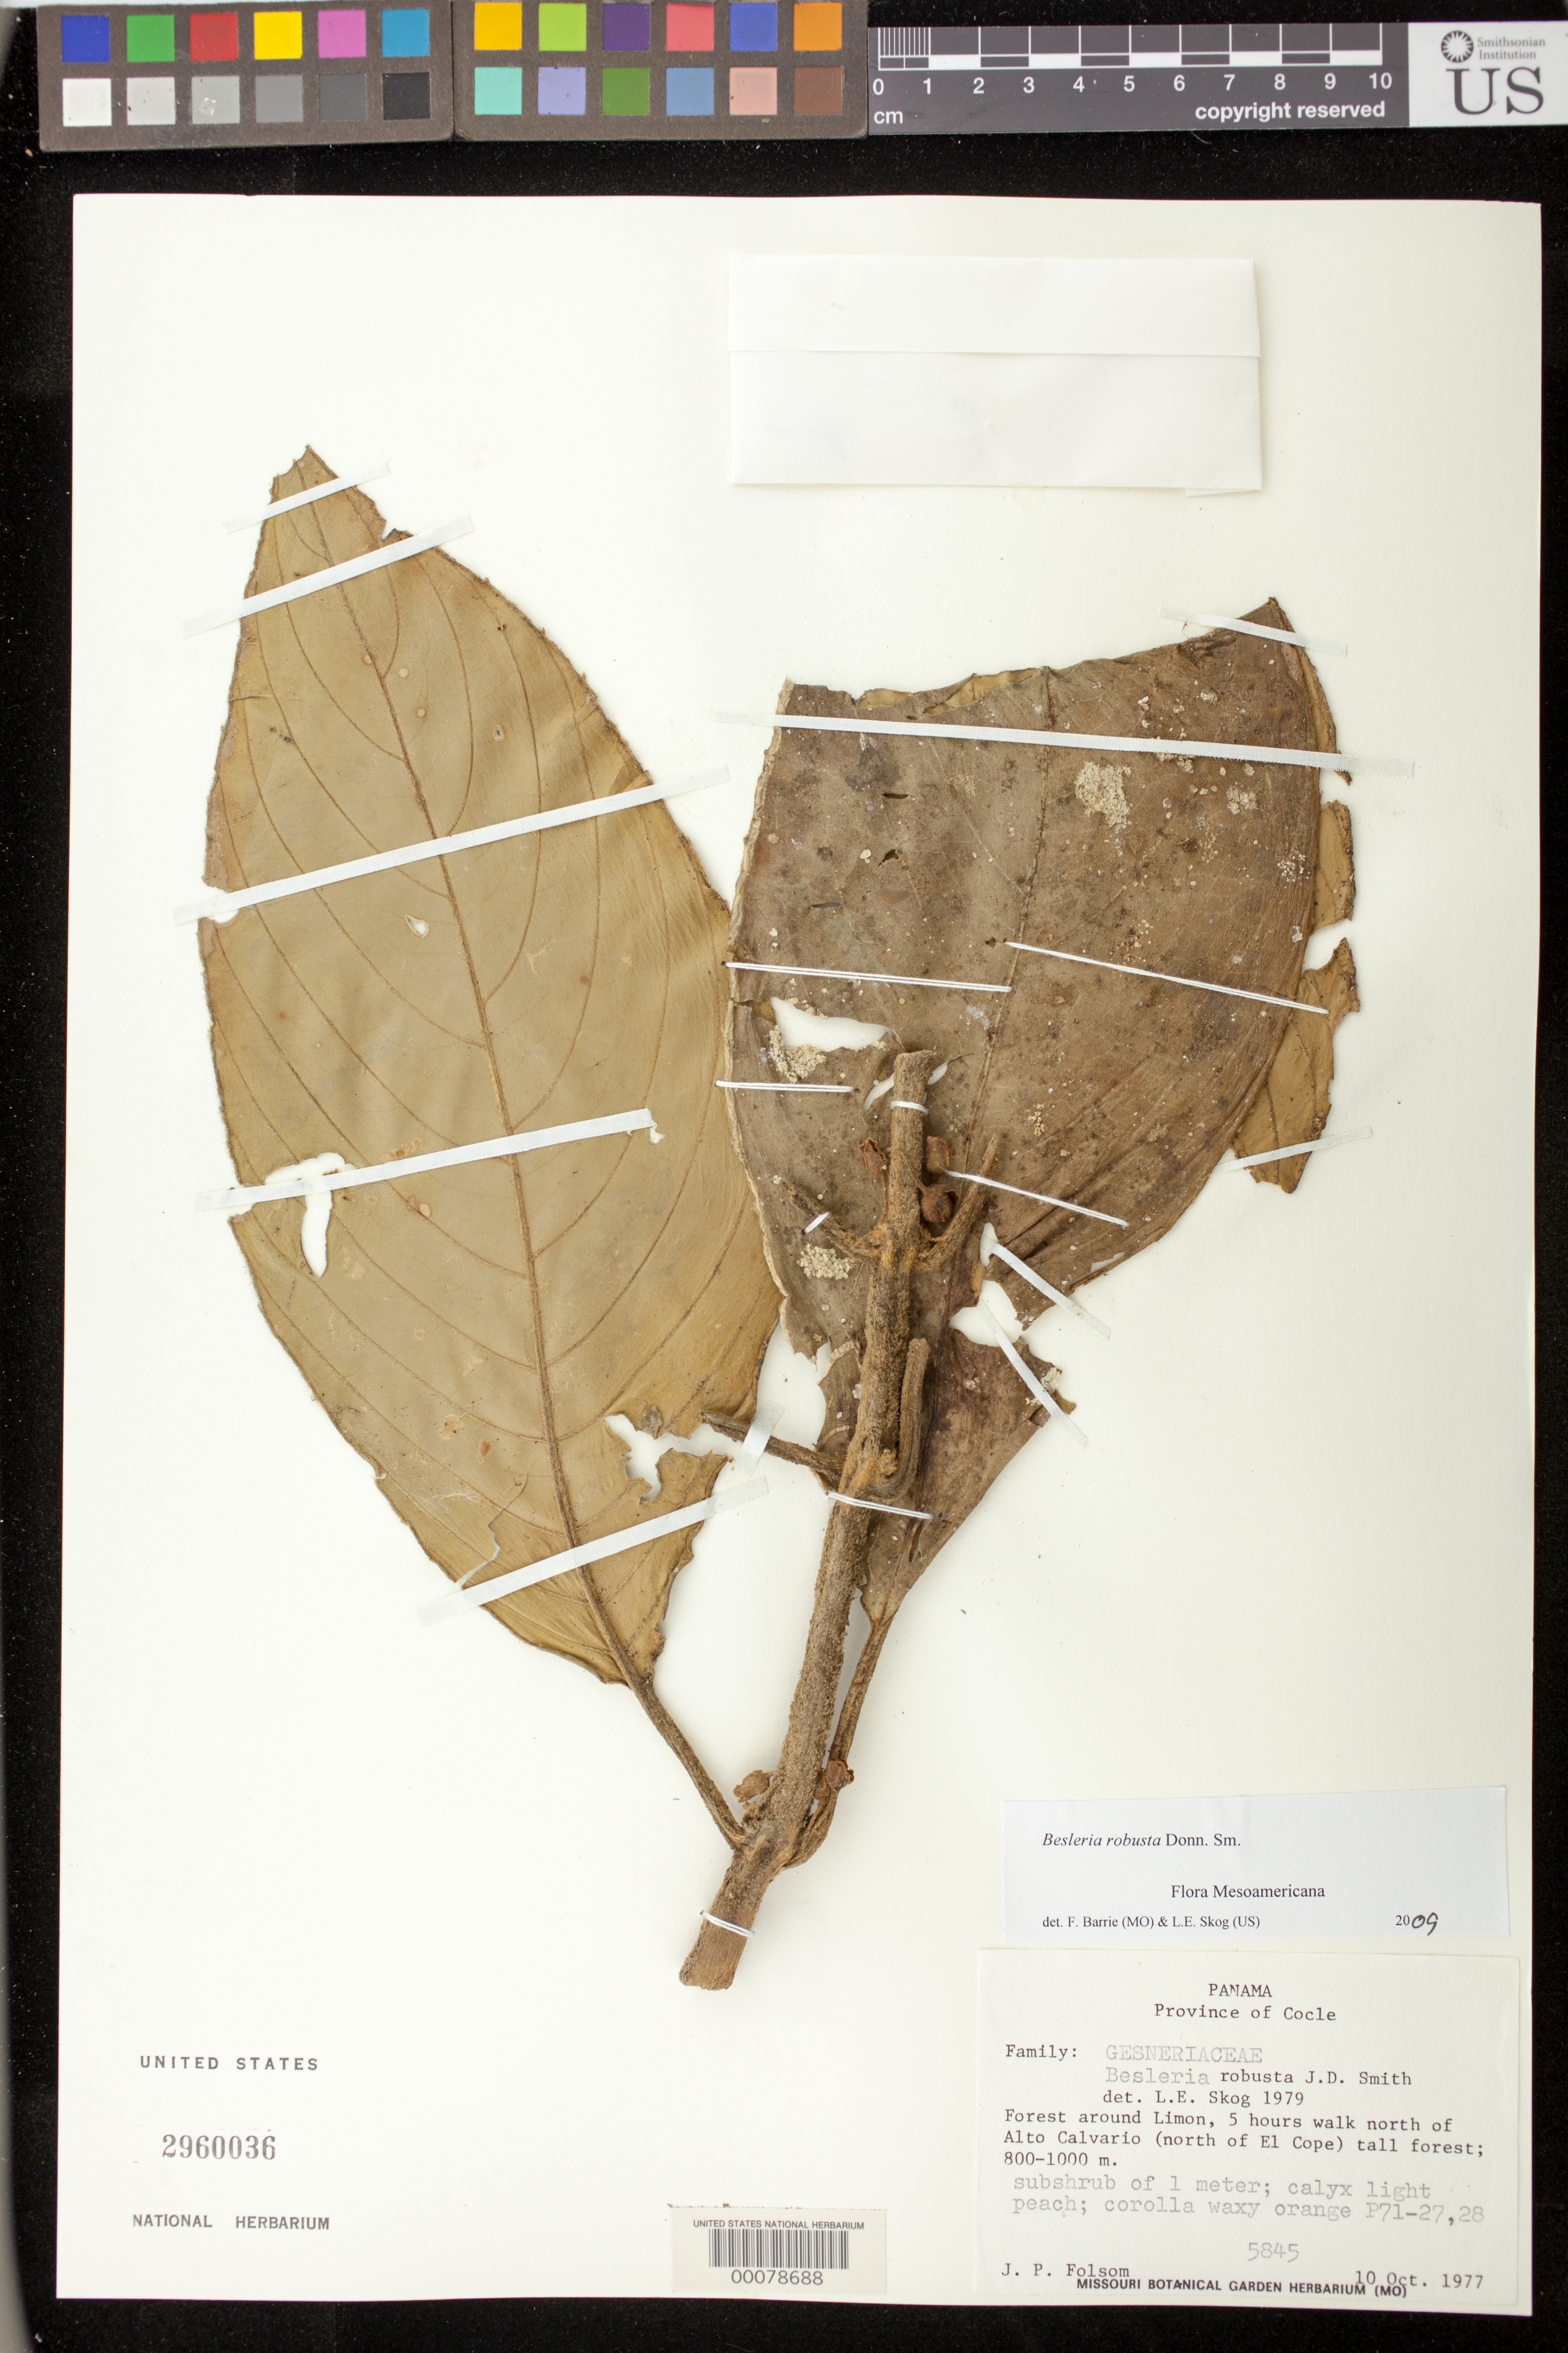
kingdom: Plantae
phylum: Tracheophyta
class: Magnoliopsida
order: Lamiales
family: Gesneriaceae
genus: Besleria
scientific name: Besleria robusta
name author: Donn. Sm.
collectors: J. P. Folsom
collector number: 5845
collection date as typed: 10 Oct 1977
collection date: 1977-10-10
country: Panama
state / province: Coclé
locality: Around Limon, 5 hours walk N of Alto Calvario (N of El Cope) tall forest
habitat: Forest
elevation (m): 800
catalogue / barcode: US 2960036